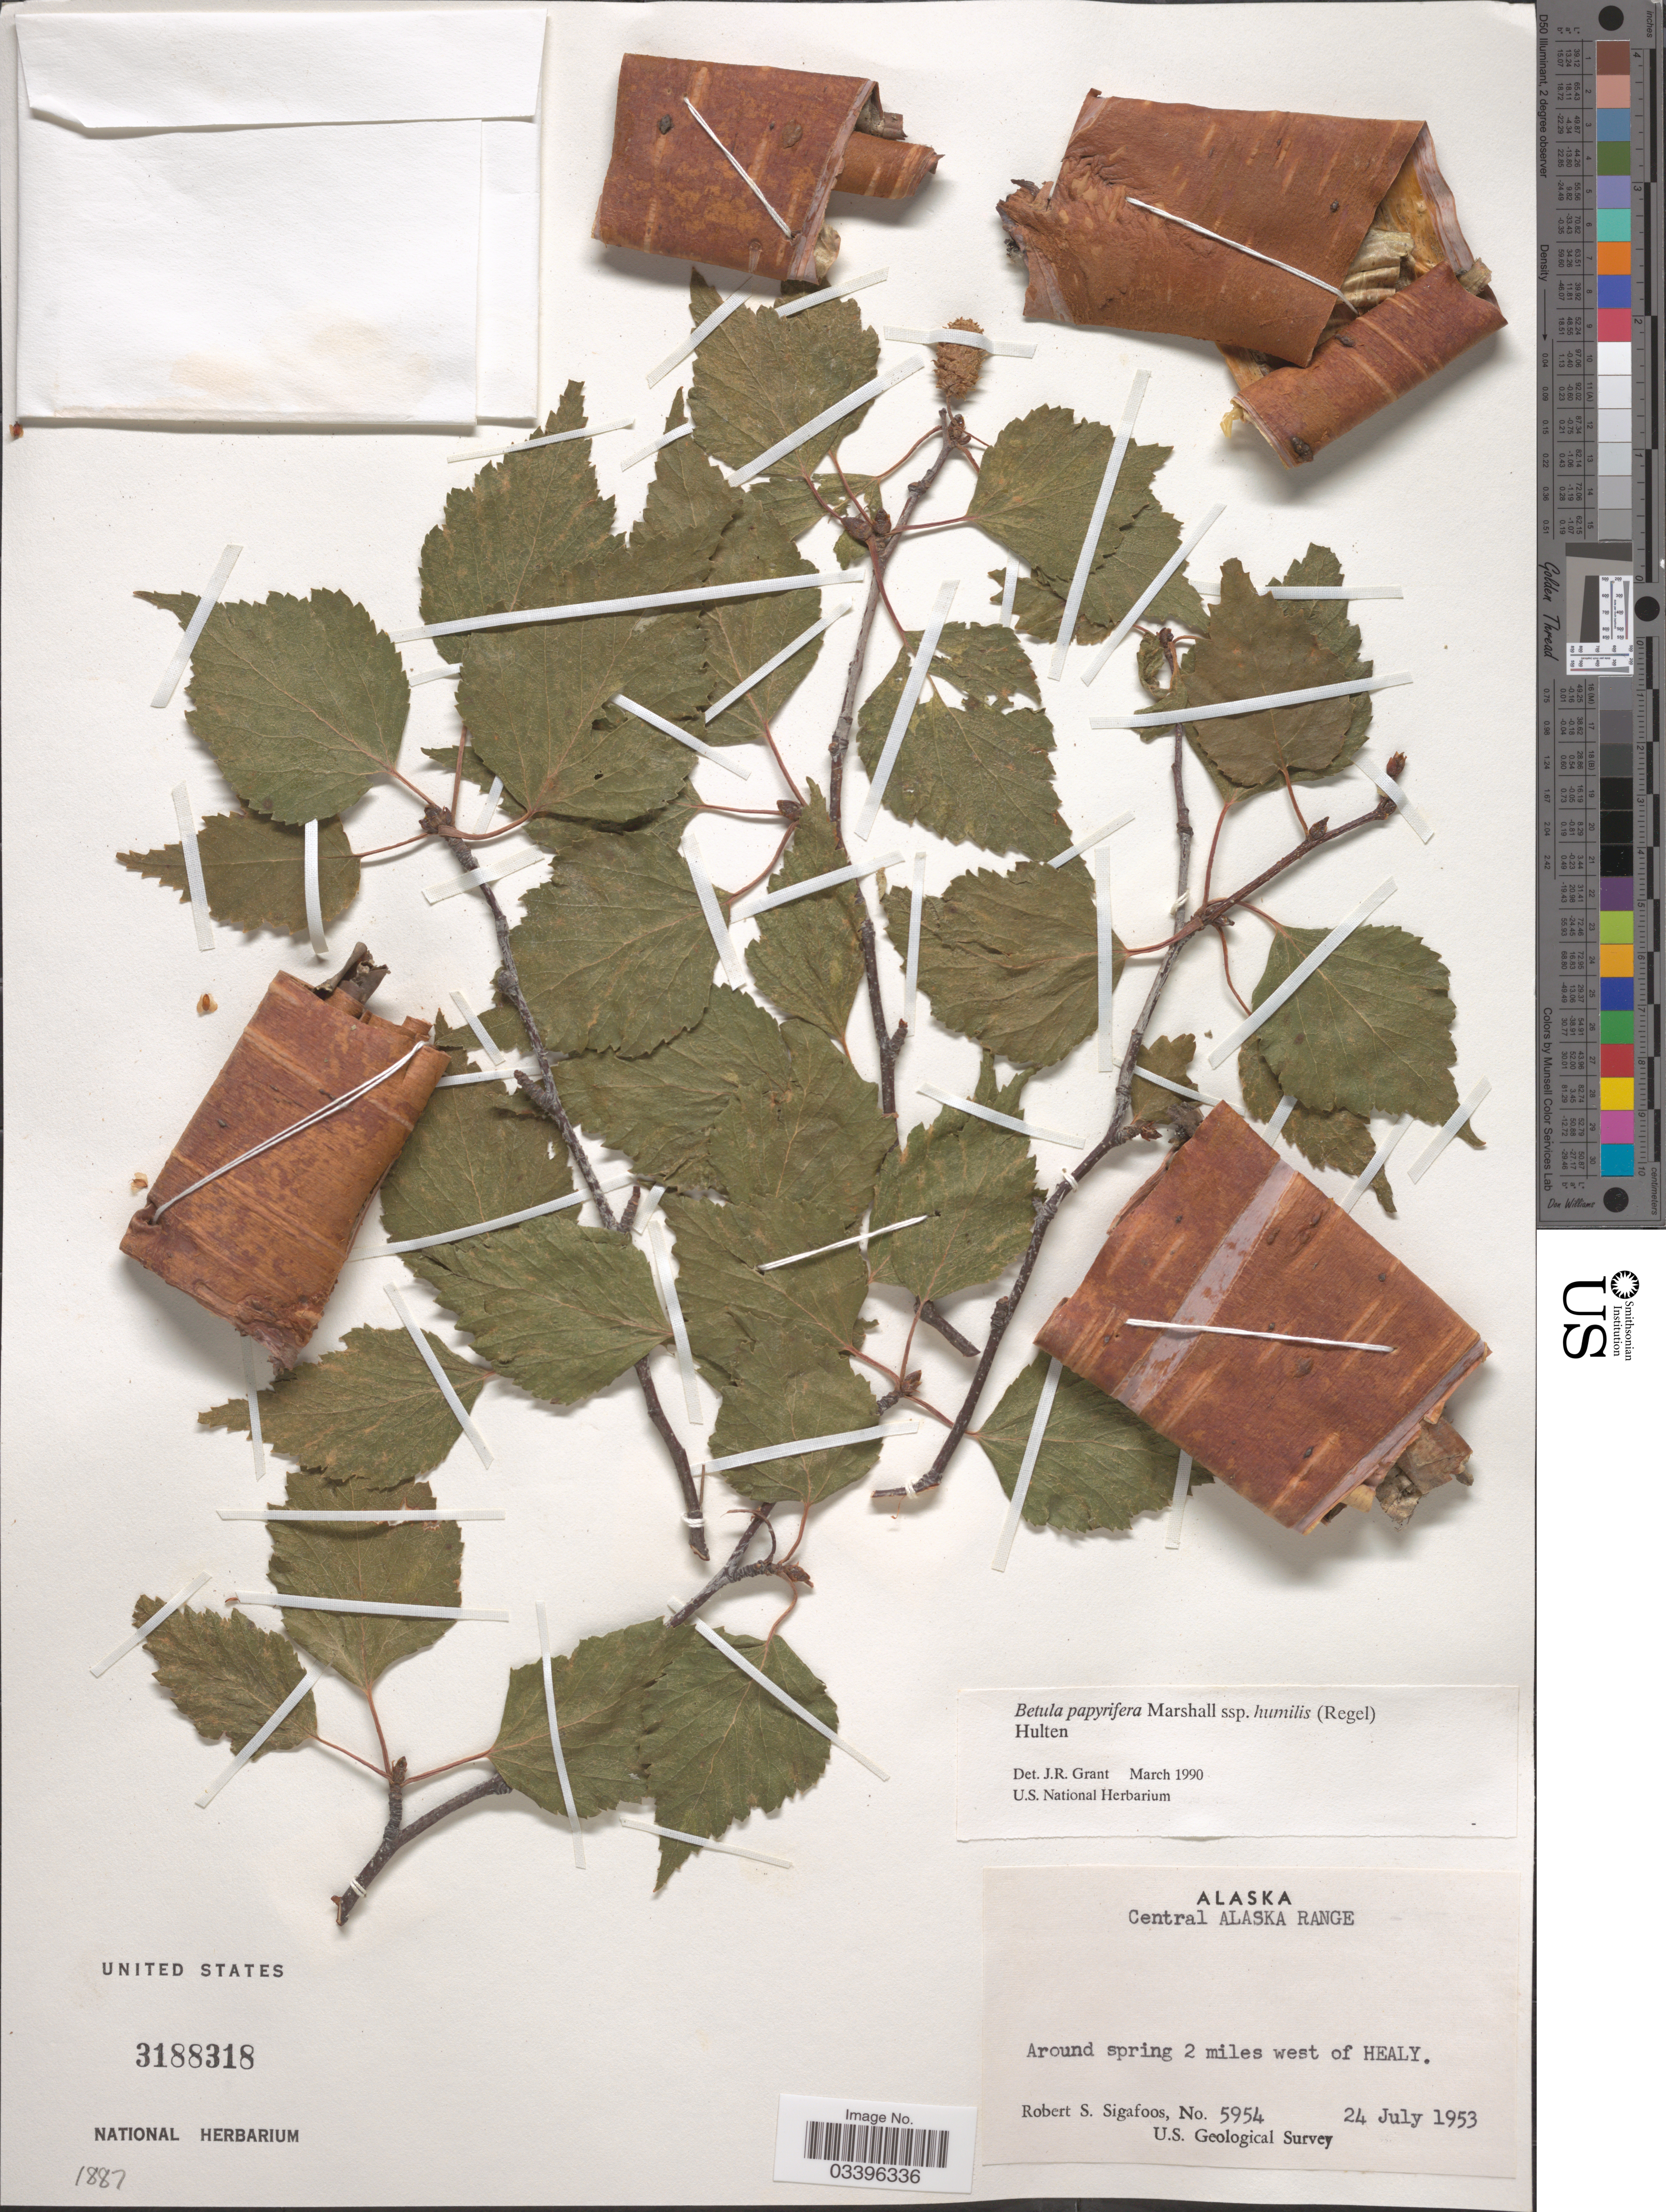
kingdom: Plantae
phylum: Tracheophyta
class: Magnoliopsida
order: Fagales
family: Betulaceae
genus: Betula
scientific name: Betula papyrifera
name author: Marshall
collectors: R. Sigafoos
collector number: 5954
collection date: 1953-07-24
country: United States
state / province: Alaska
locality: Central Alaska Range. Around srping 2 miles west of Healy.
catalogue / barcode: US 3188318